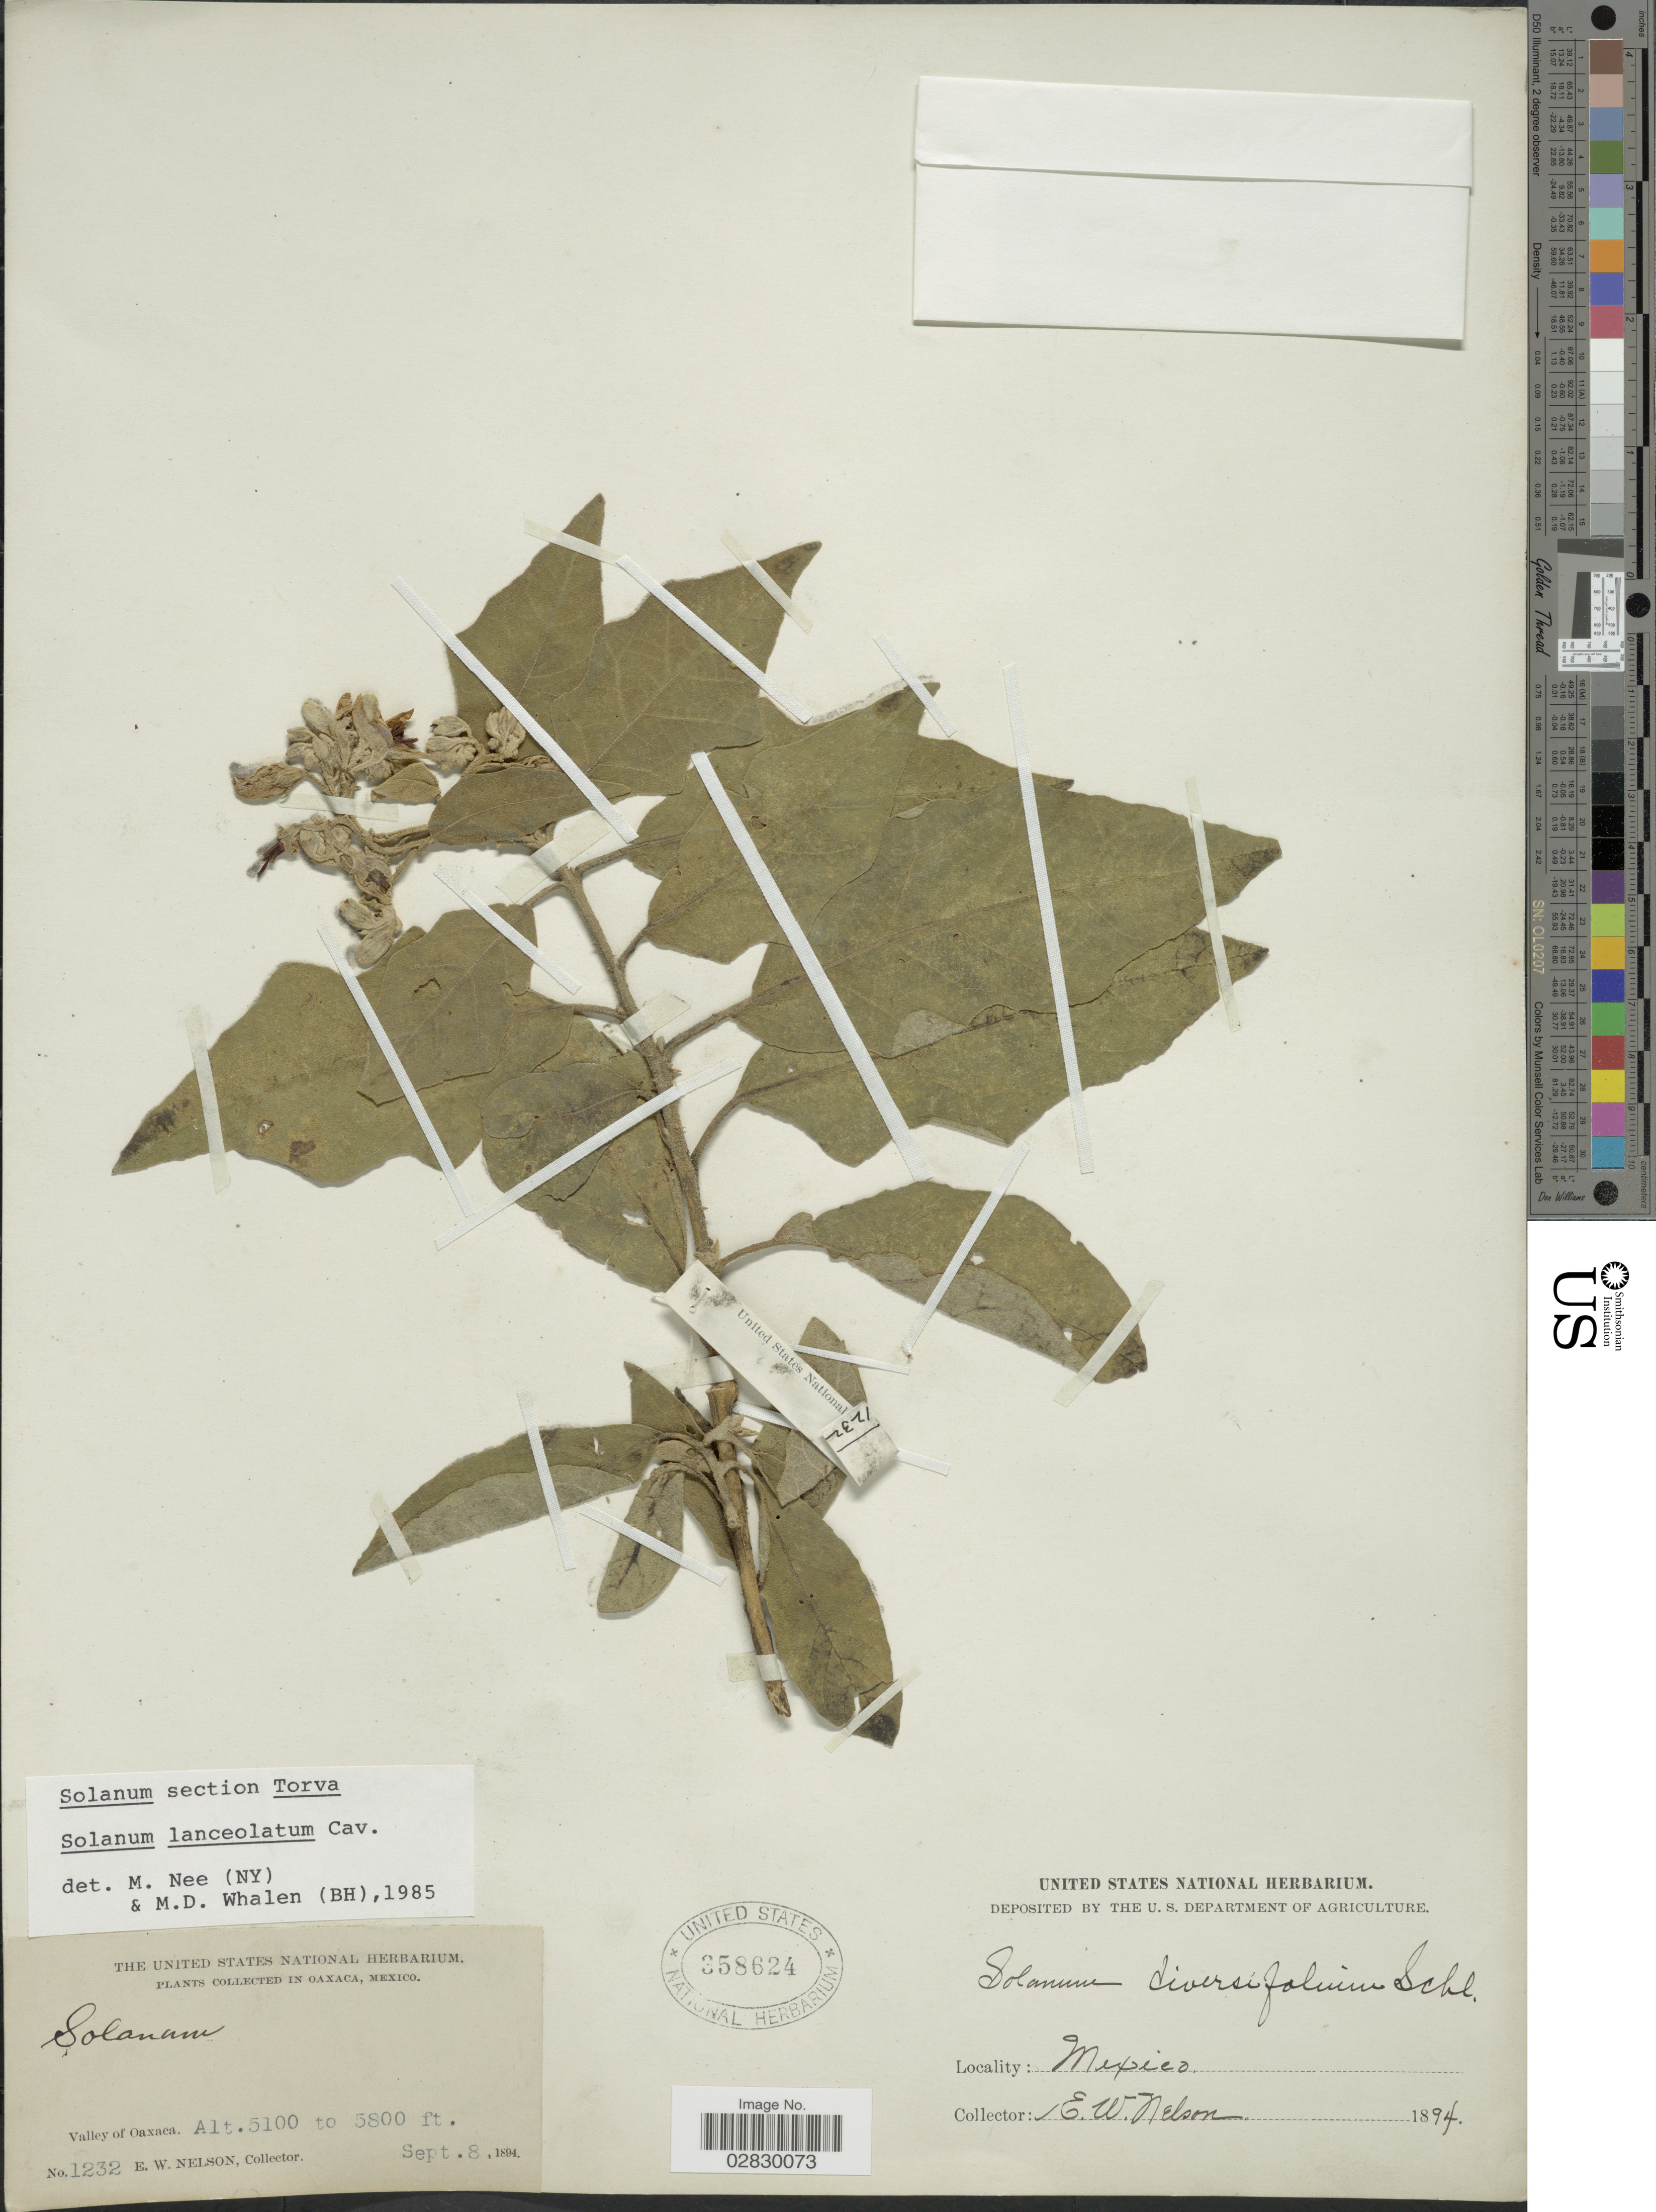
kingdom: Plantae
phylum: Tracheophyta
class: Magnoliopsida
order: Solanales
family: Solanaceae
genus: Solanum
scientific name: Solanum lanceolatum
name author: Cav.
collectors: E. W. Nelson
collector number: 1232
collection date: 1894-09-08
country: Mexico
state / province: Oaxaca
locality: Valley of Oaxaca.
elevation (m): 1554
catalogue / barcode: US 358624